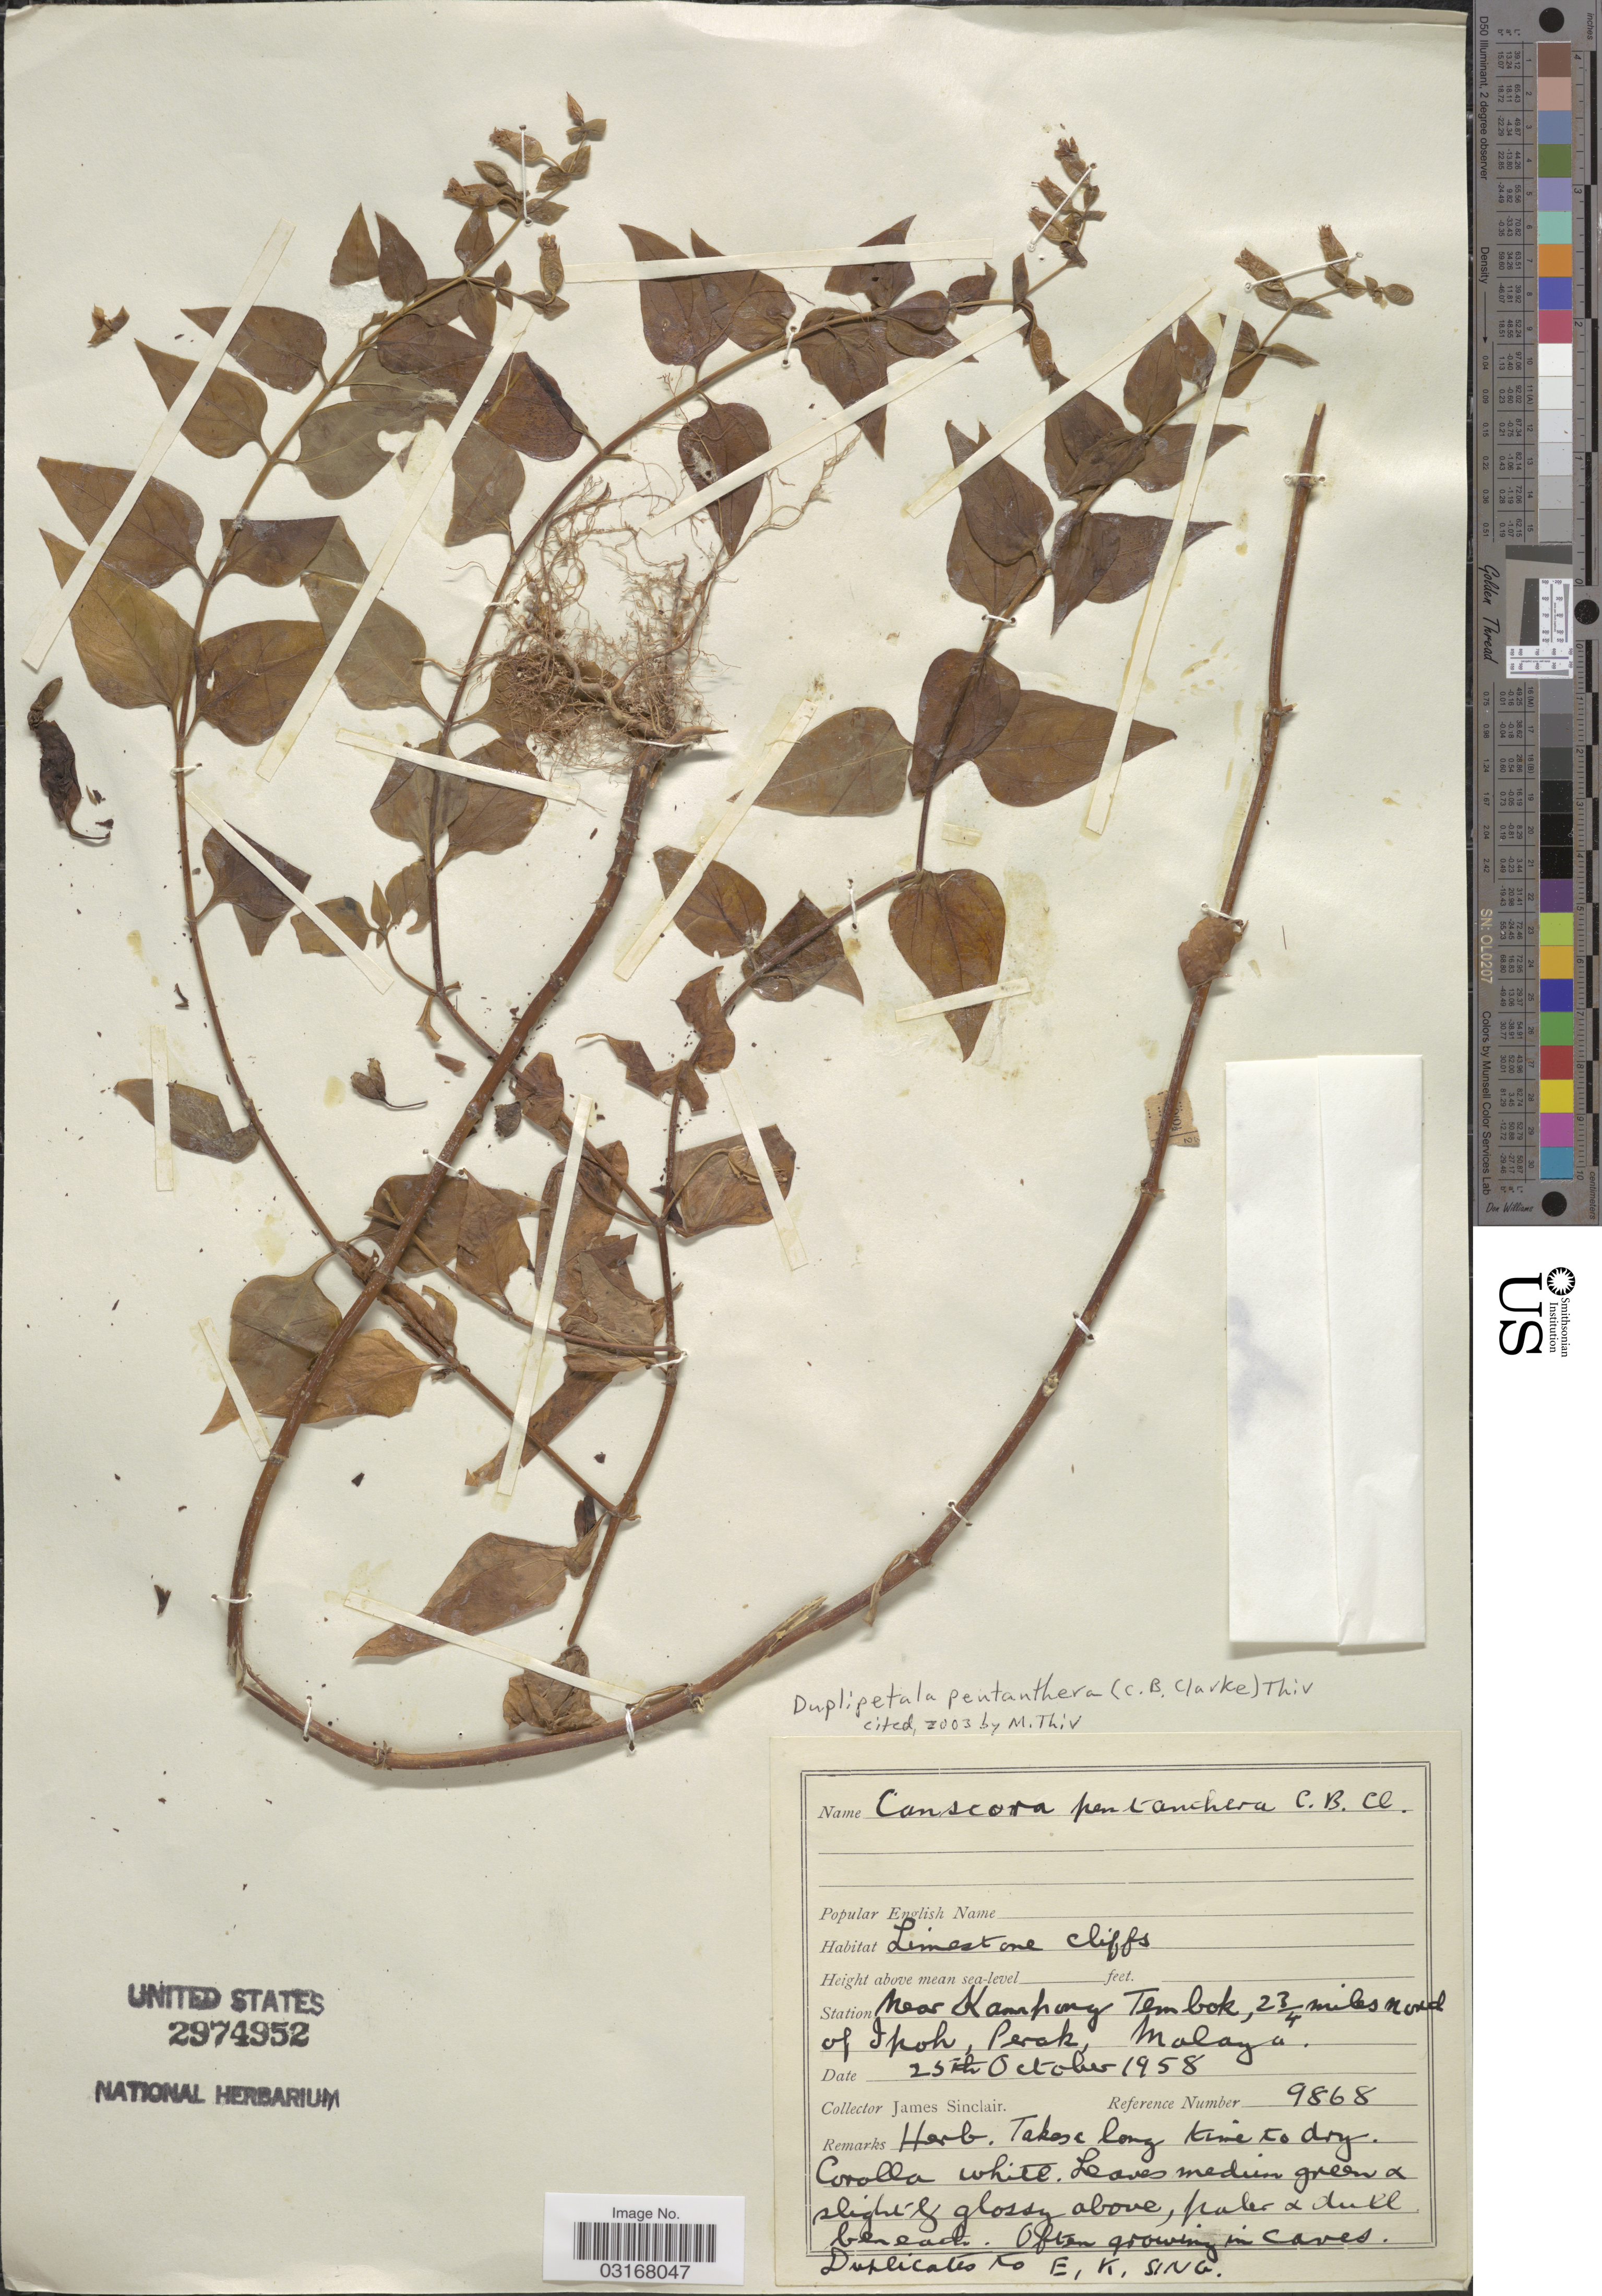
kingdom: Plantae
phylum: Tracheophyta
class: Magnoliopsida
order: Gentianales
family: Gentianaceae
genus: Duplipetala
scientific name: Duplipetala sp.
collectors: J. Sinclair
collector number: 9868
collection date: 1958-10-25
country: Malaysia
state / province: Perak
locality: Station near Kampong Tembok, 23/4 miles north of Ipoh, Perak, Malay.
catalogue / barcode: US 2974952